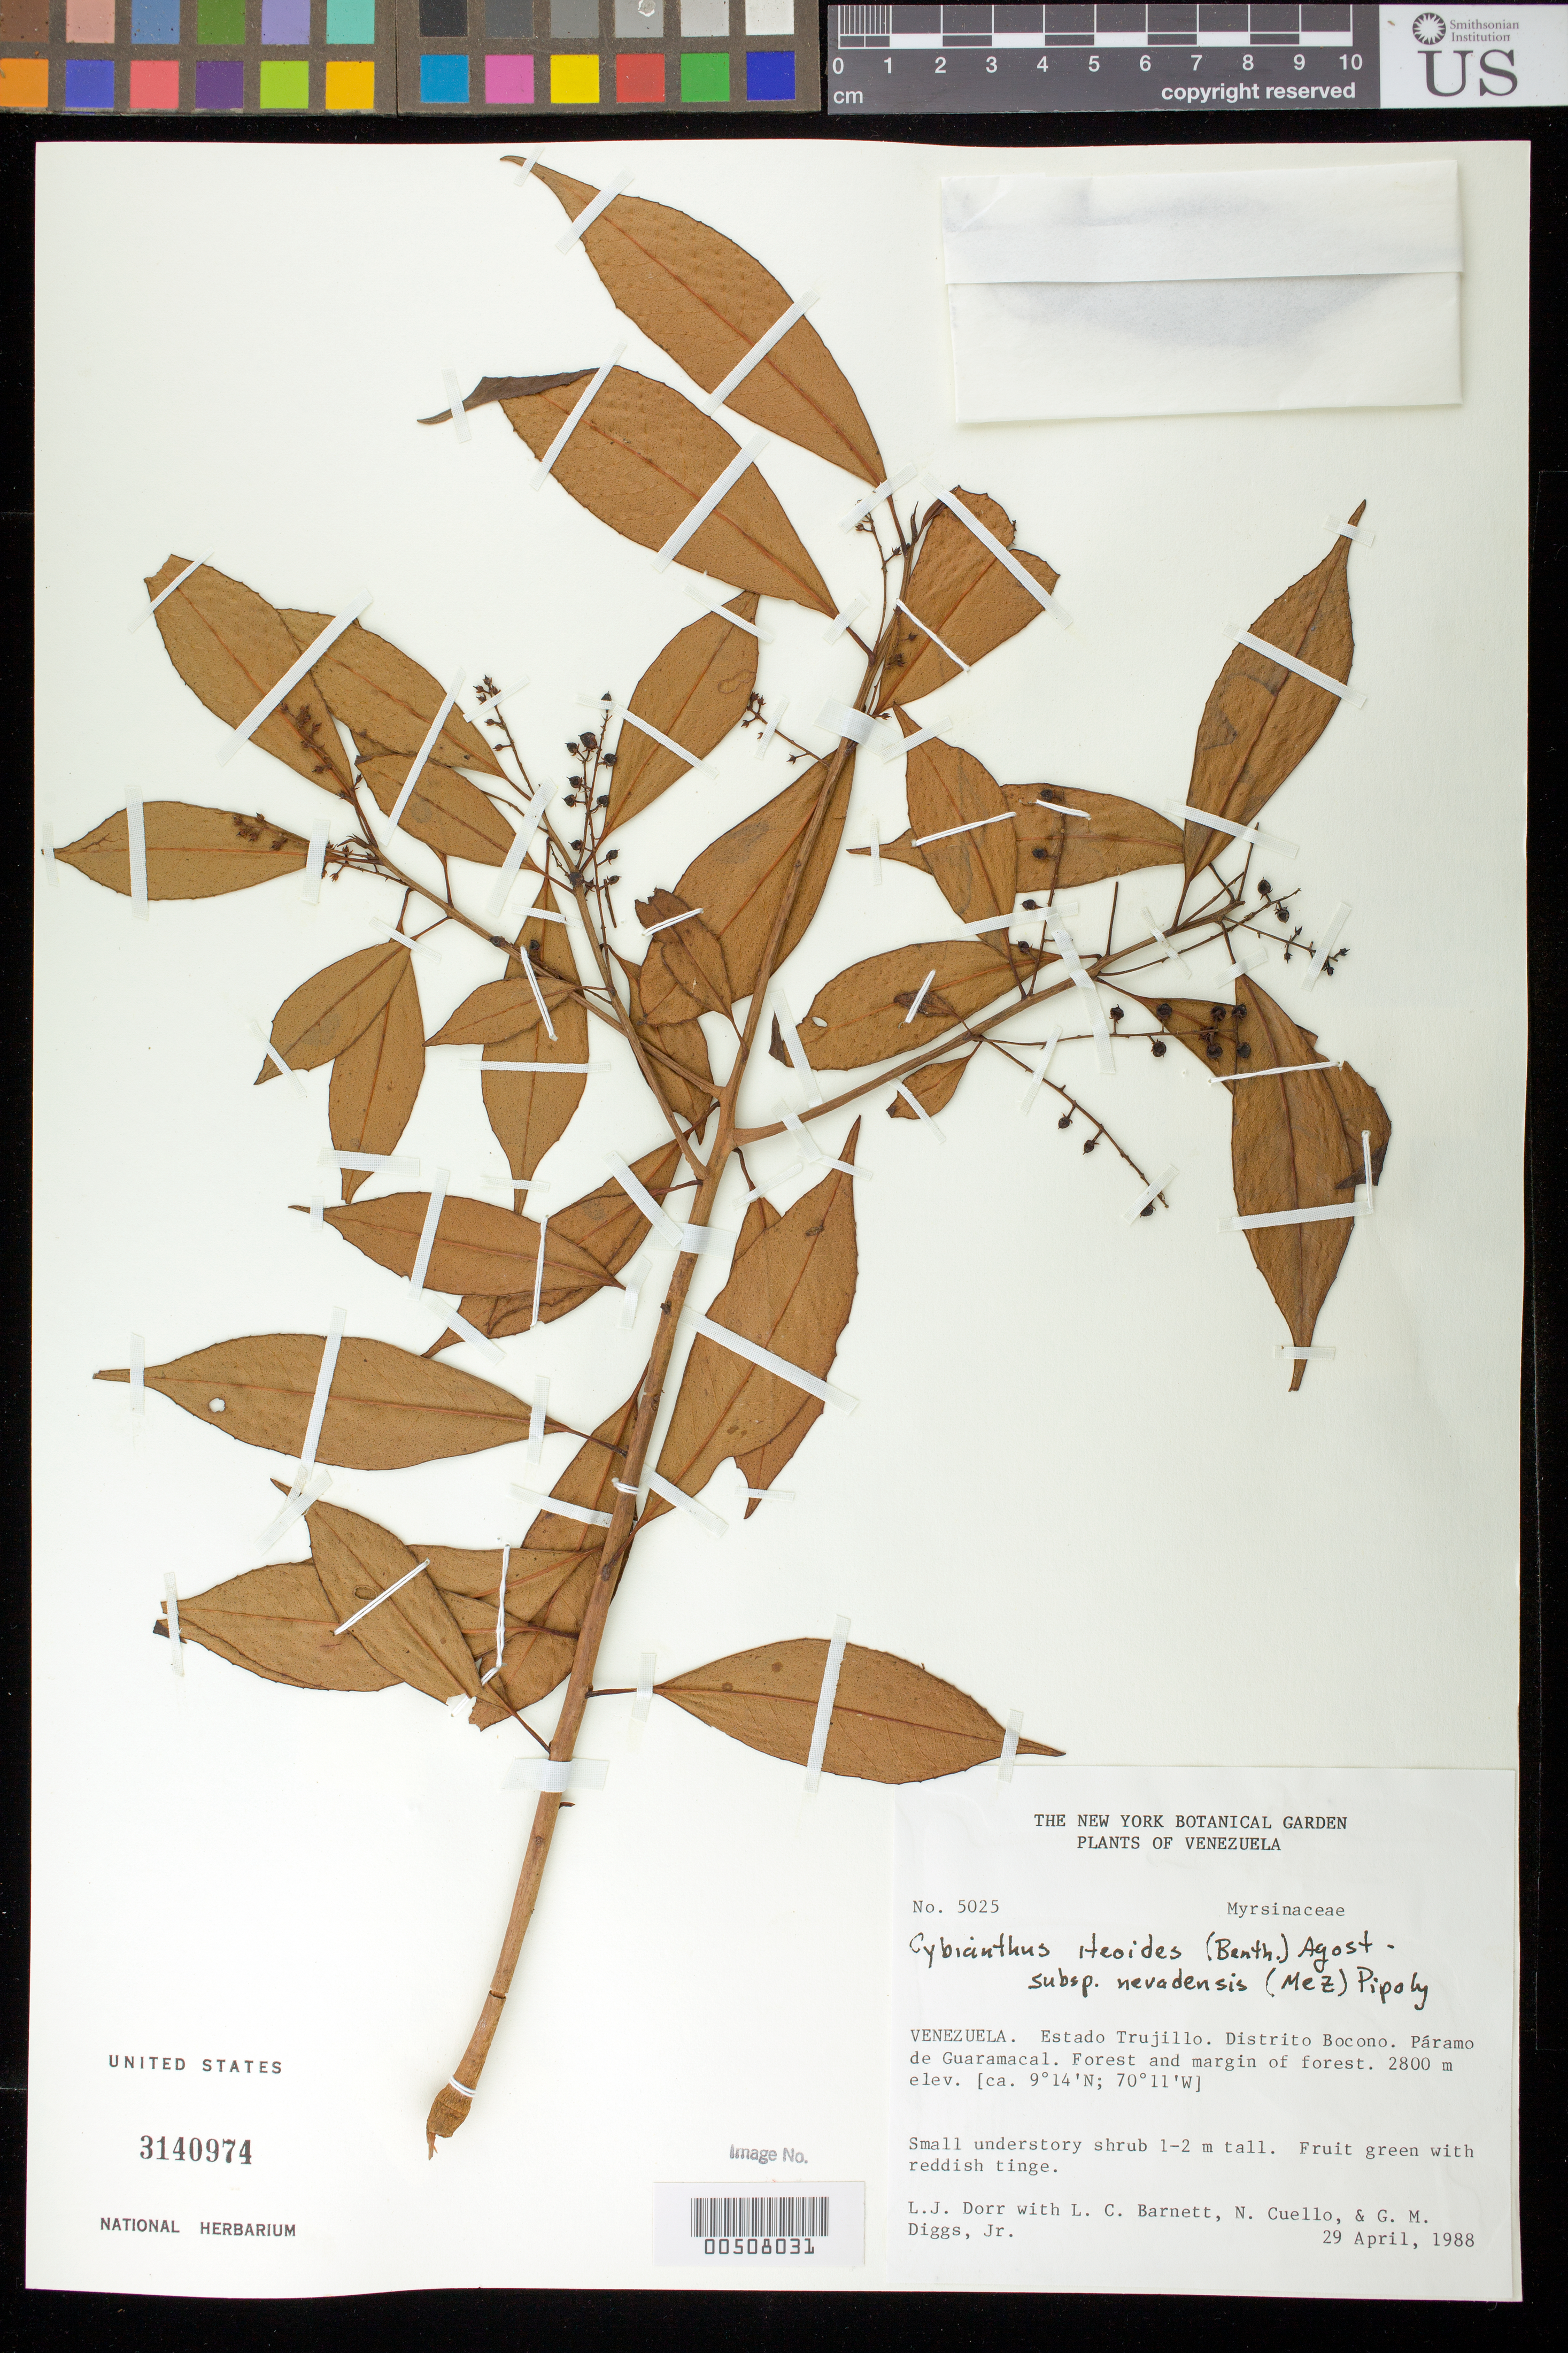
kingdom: Plantae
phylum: Tracheophyta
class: Magnoliopsida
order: Ericales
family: Primulaceae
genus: Cybianthus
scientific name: Cybianthus iteoides subsp. nevadensis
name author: (Miq.) Pipoly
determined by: Pipoly, J. J., III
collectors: L. J. Dorr, L. C. Barnett, N. L. Cuello & G. Diggs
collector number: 5025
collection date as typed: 29 Apr 1988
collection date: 1988-04-29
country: Venezuela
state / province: Trujillo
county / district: Boconó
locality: Paramo de Guaramacal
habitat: Forest and margin of forest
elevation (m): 2800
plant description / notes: NY, PORT, US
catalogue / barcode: US 3140974